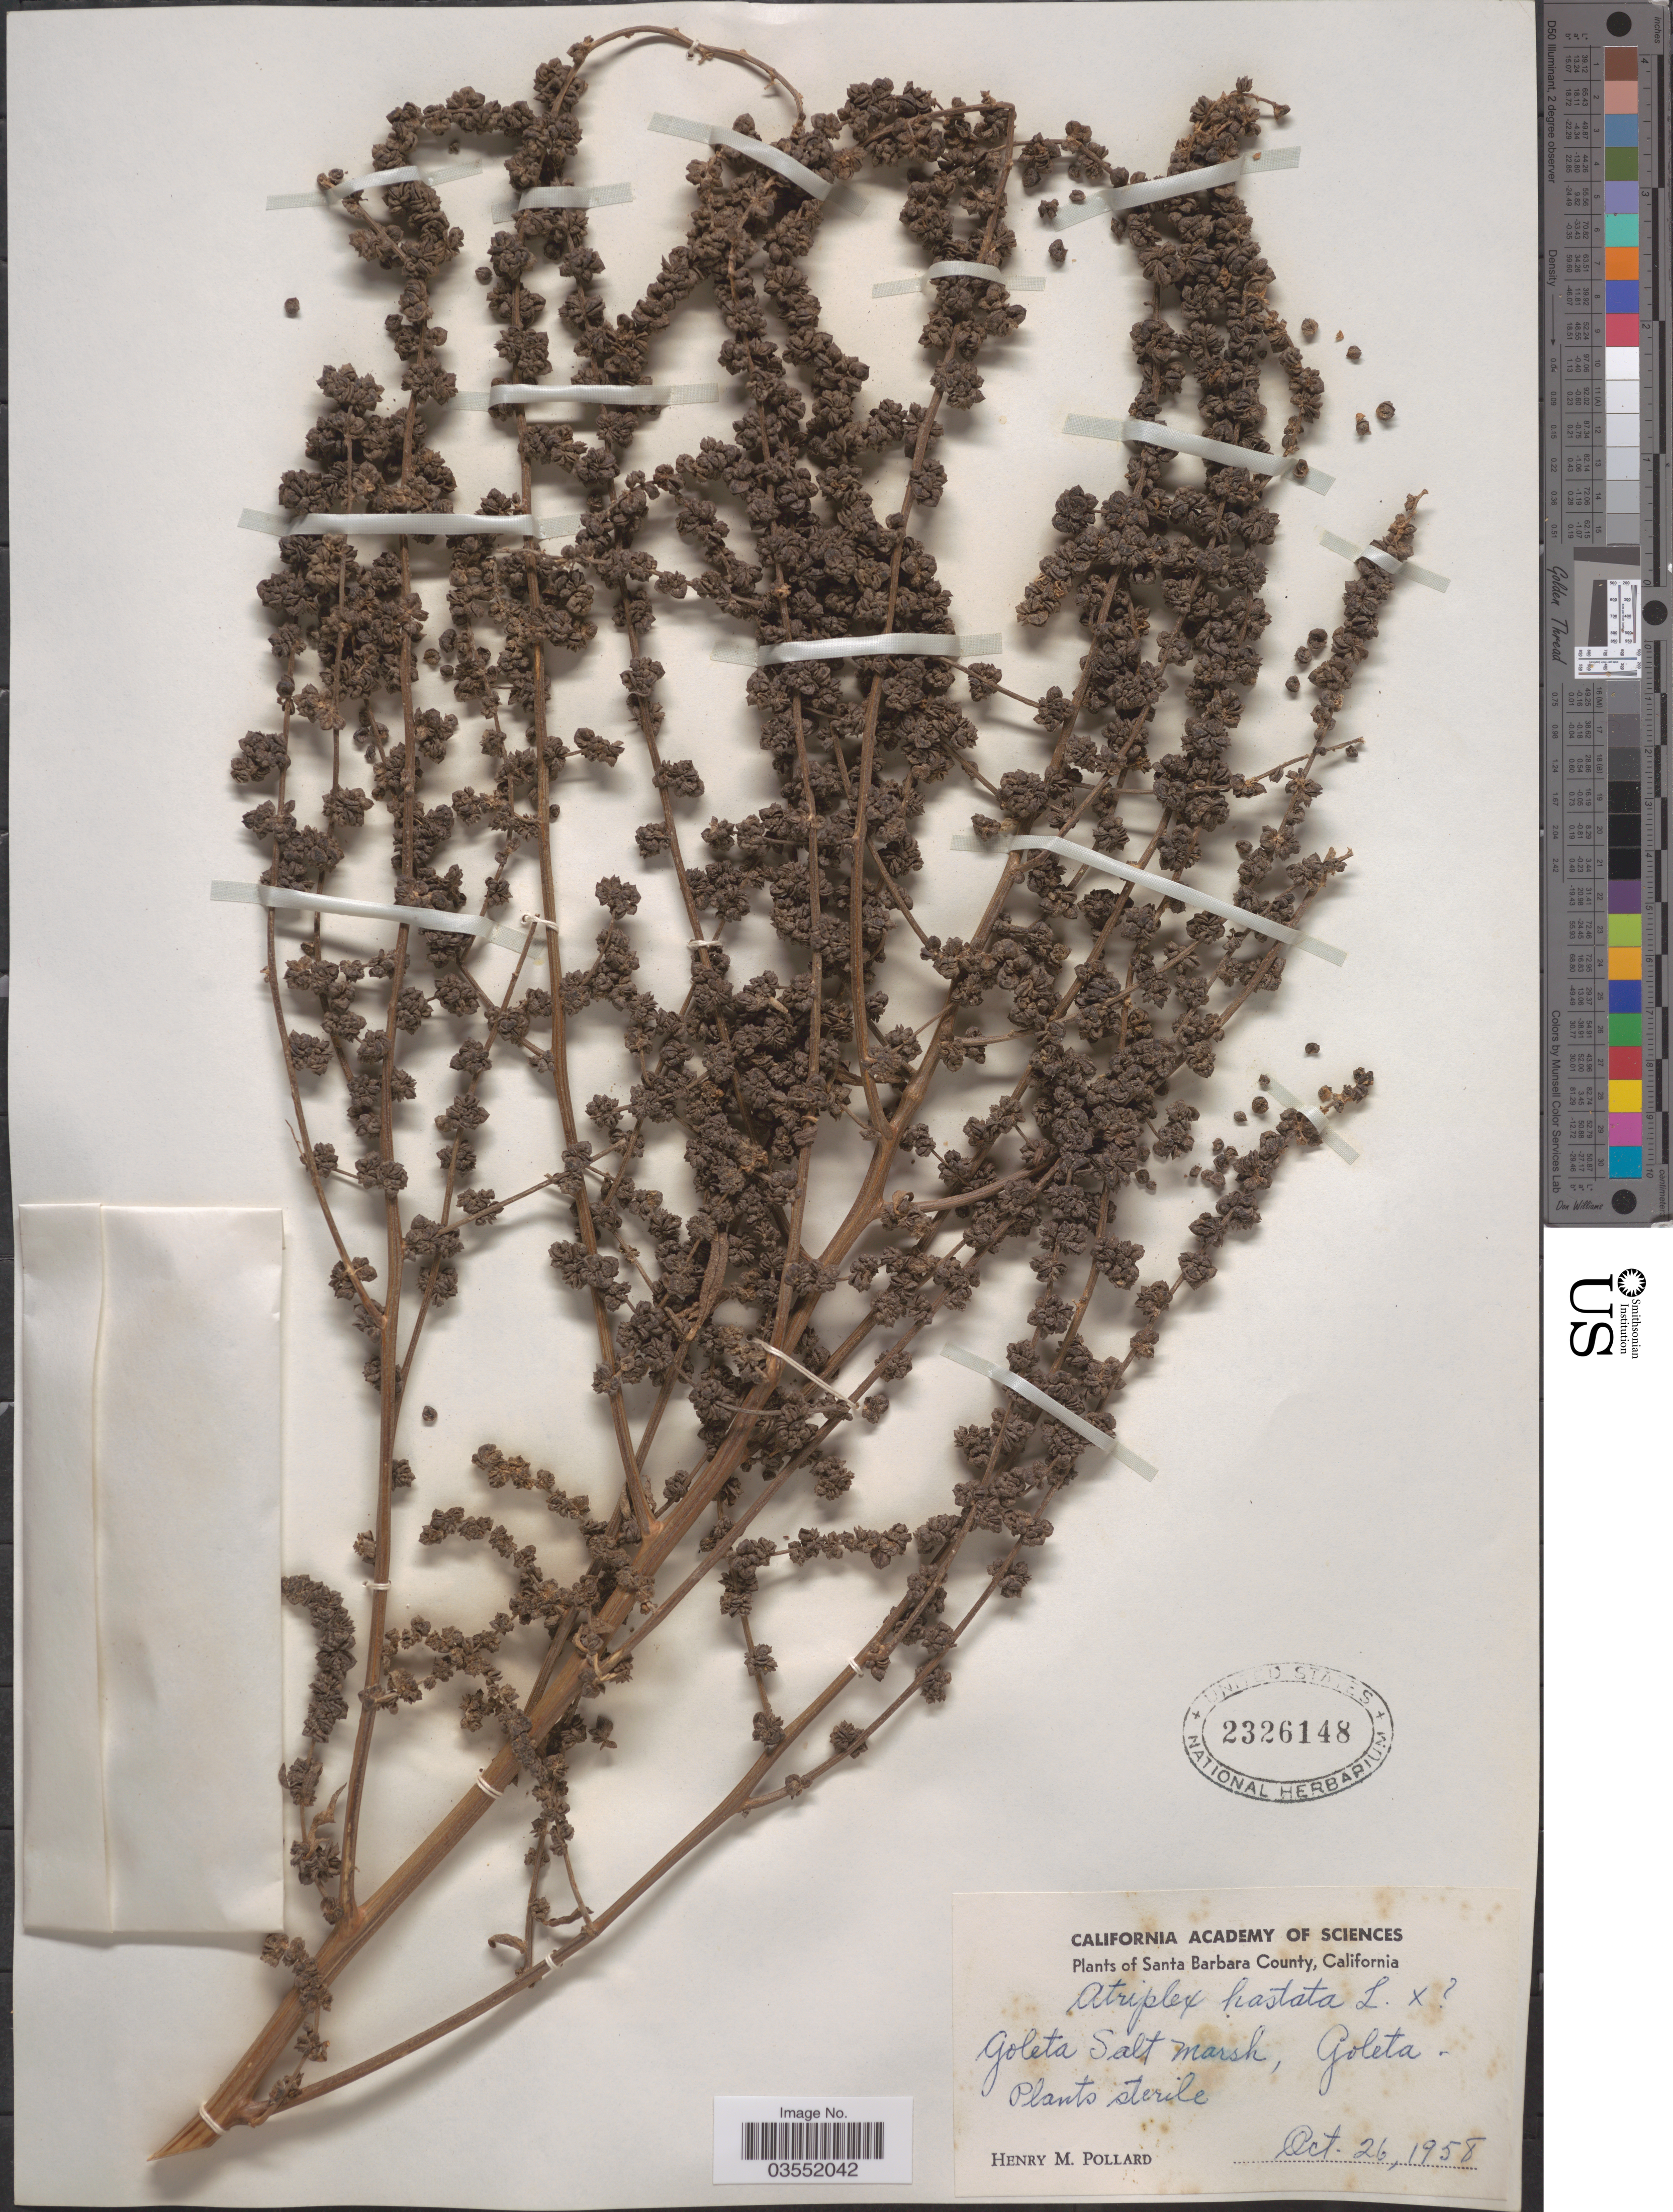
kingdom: Plantae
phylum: Tracheophyta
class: Magnoliopsida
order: Caryophyllales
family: Amaranthaceae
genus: Atriplex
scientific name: Atriplex hastata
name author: L.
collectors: H. M. Pollard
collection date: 1958-10-26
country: United States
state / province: California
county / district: Santa Barbara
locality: Santa Barbara County. Goleta Salt Marsh, Goleta.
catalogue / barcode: US 2326148